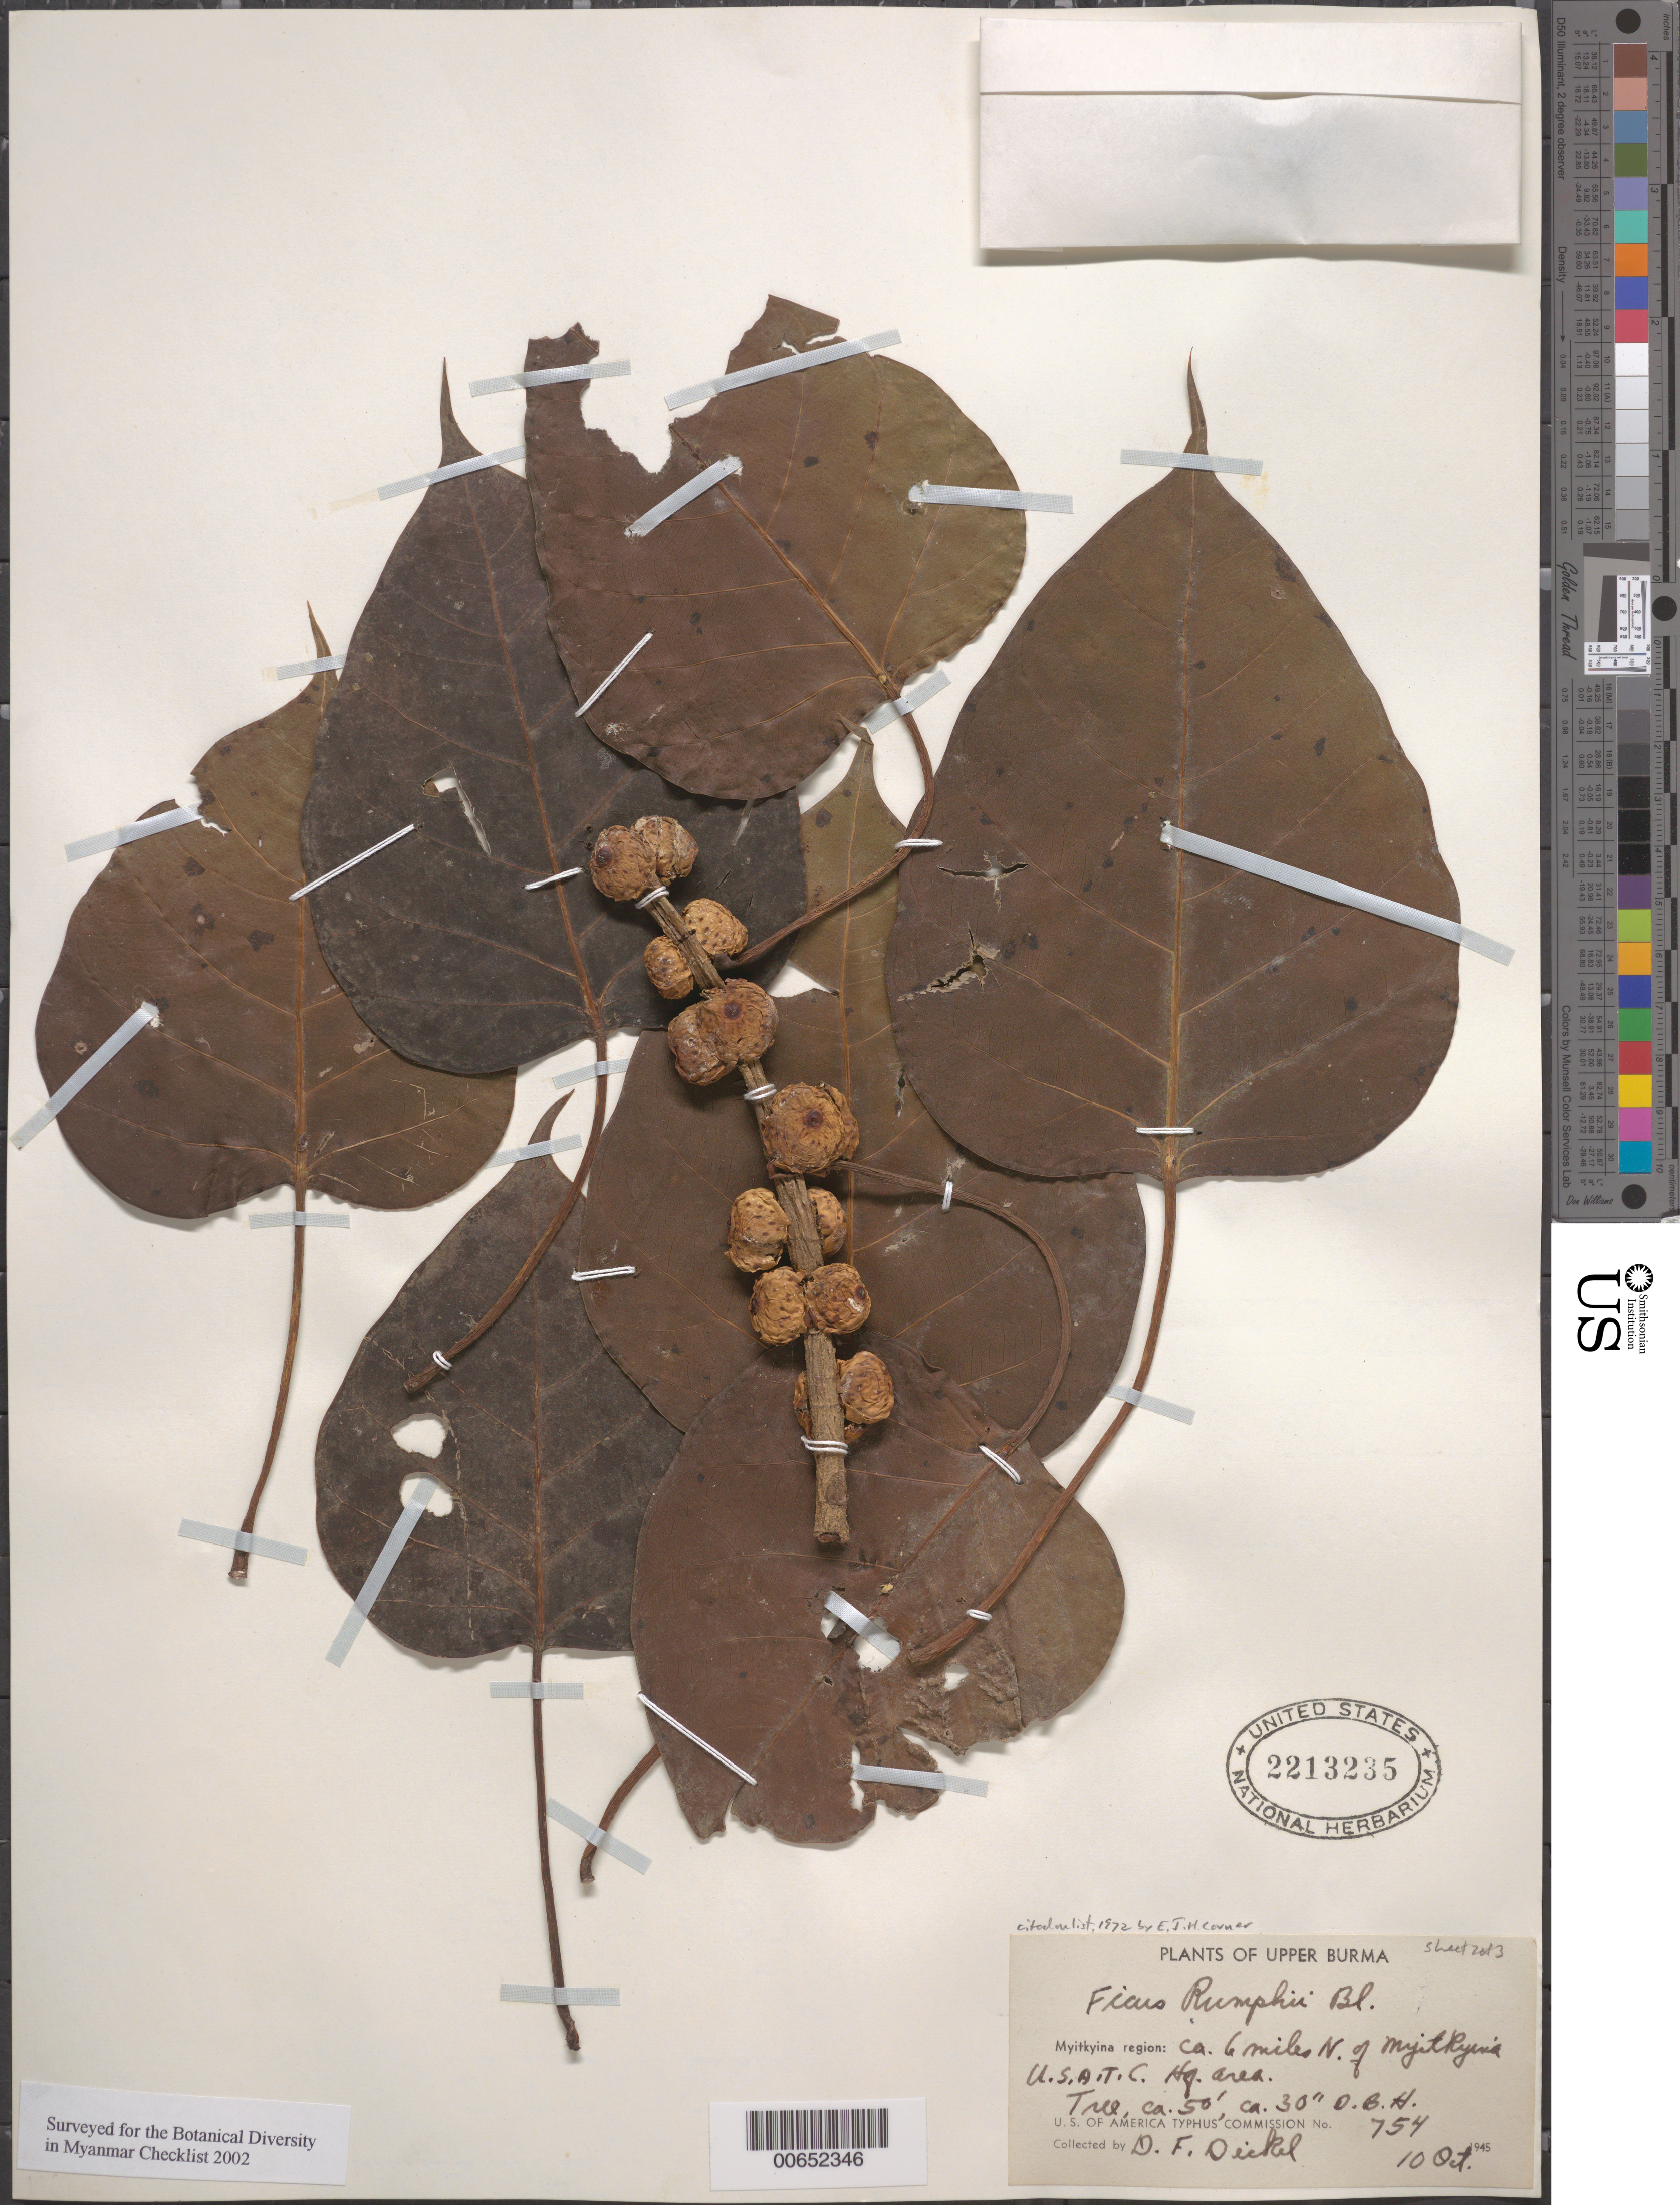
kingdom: Plantae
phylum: Tracheophyta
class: Magnoliopsida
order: Rosales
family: Moraceae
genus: Ficus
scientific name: Ficus rumphii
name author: Blume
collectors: Dickel, D.F.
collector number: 754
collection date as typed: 10 Oct 1945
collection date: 1945-10-10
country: Myanmar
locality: Myitkyina region, N of Myitkyina, USATC HQ area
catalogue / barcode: US 2213235